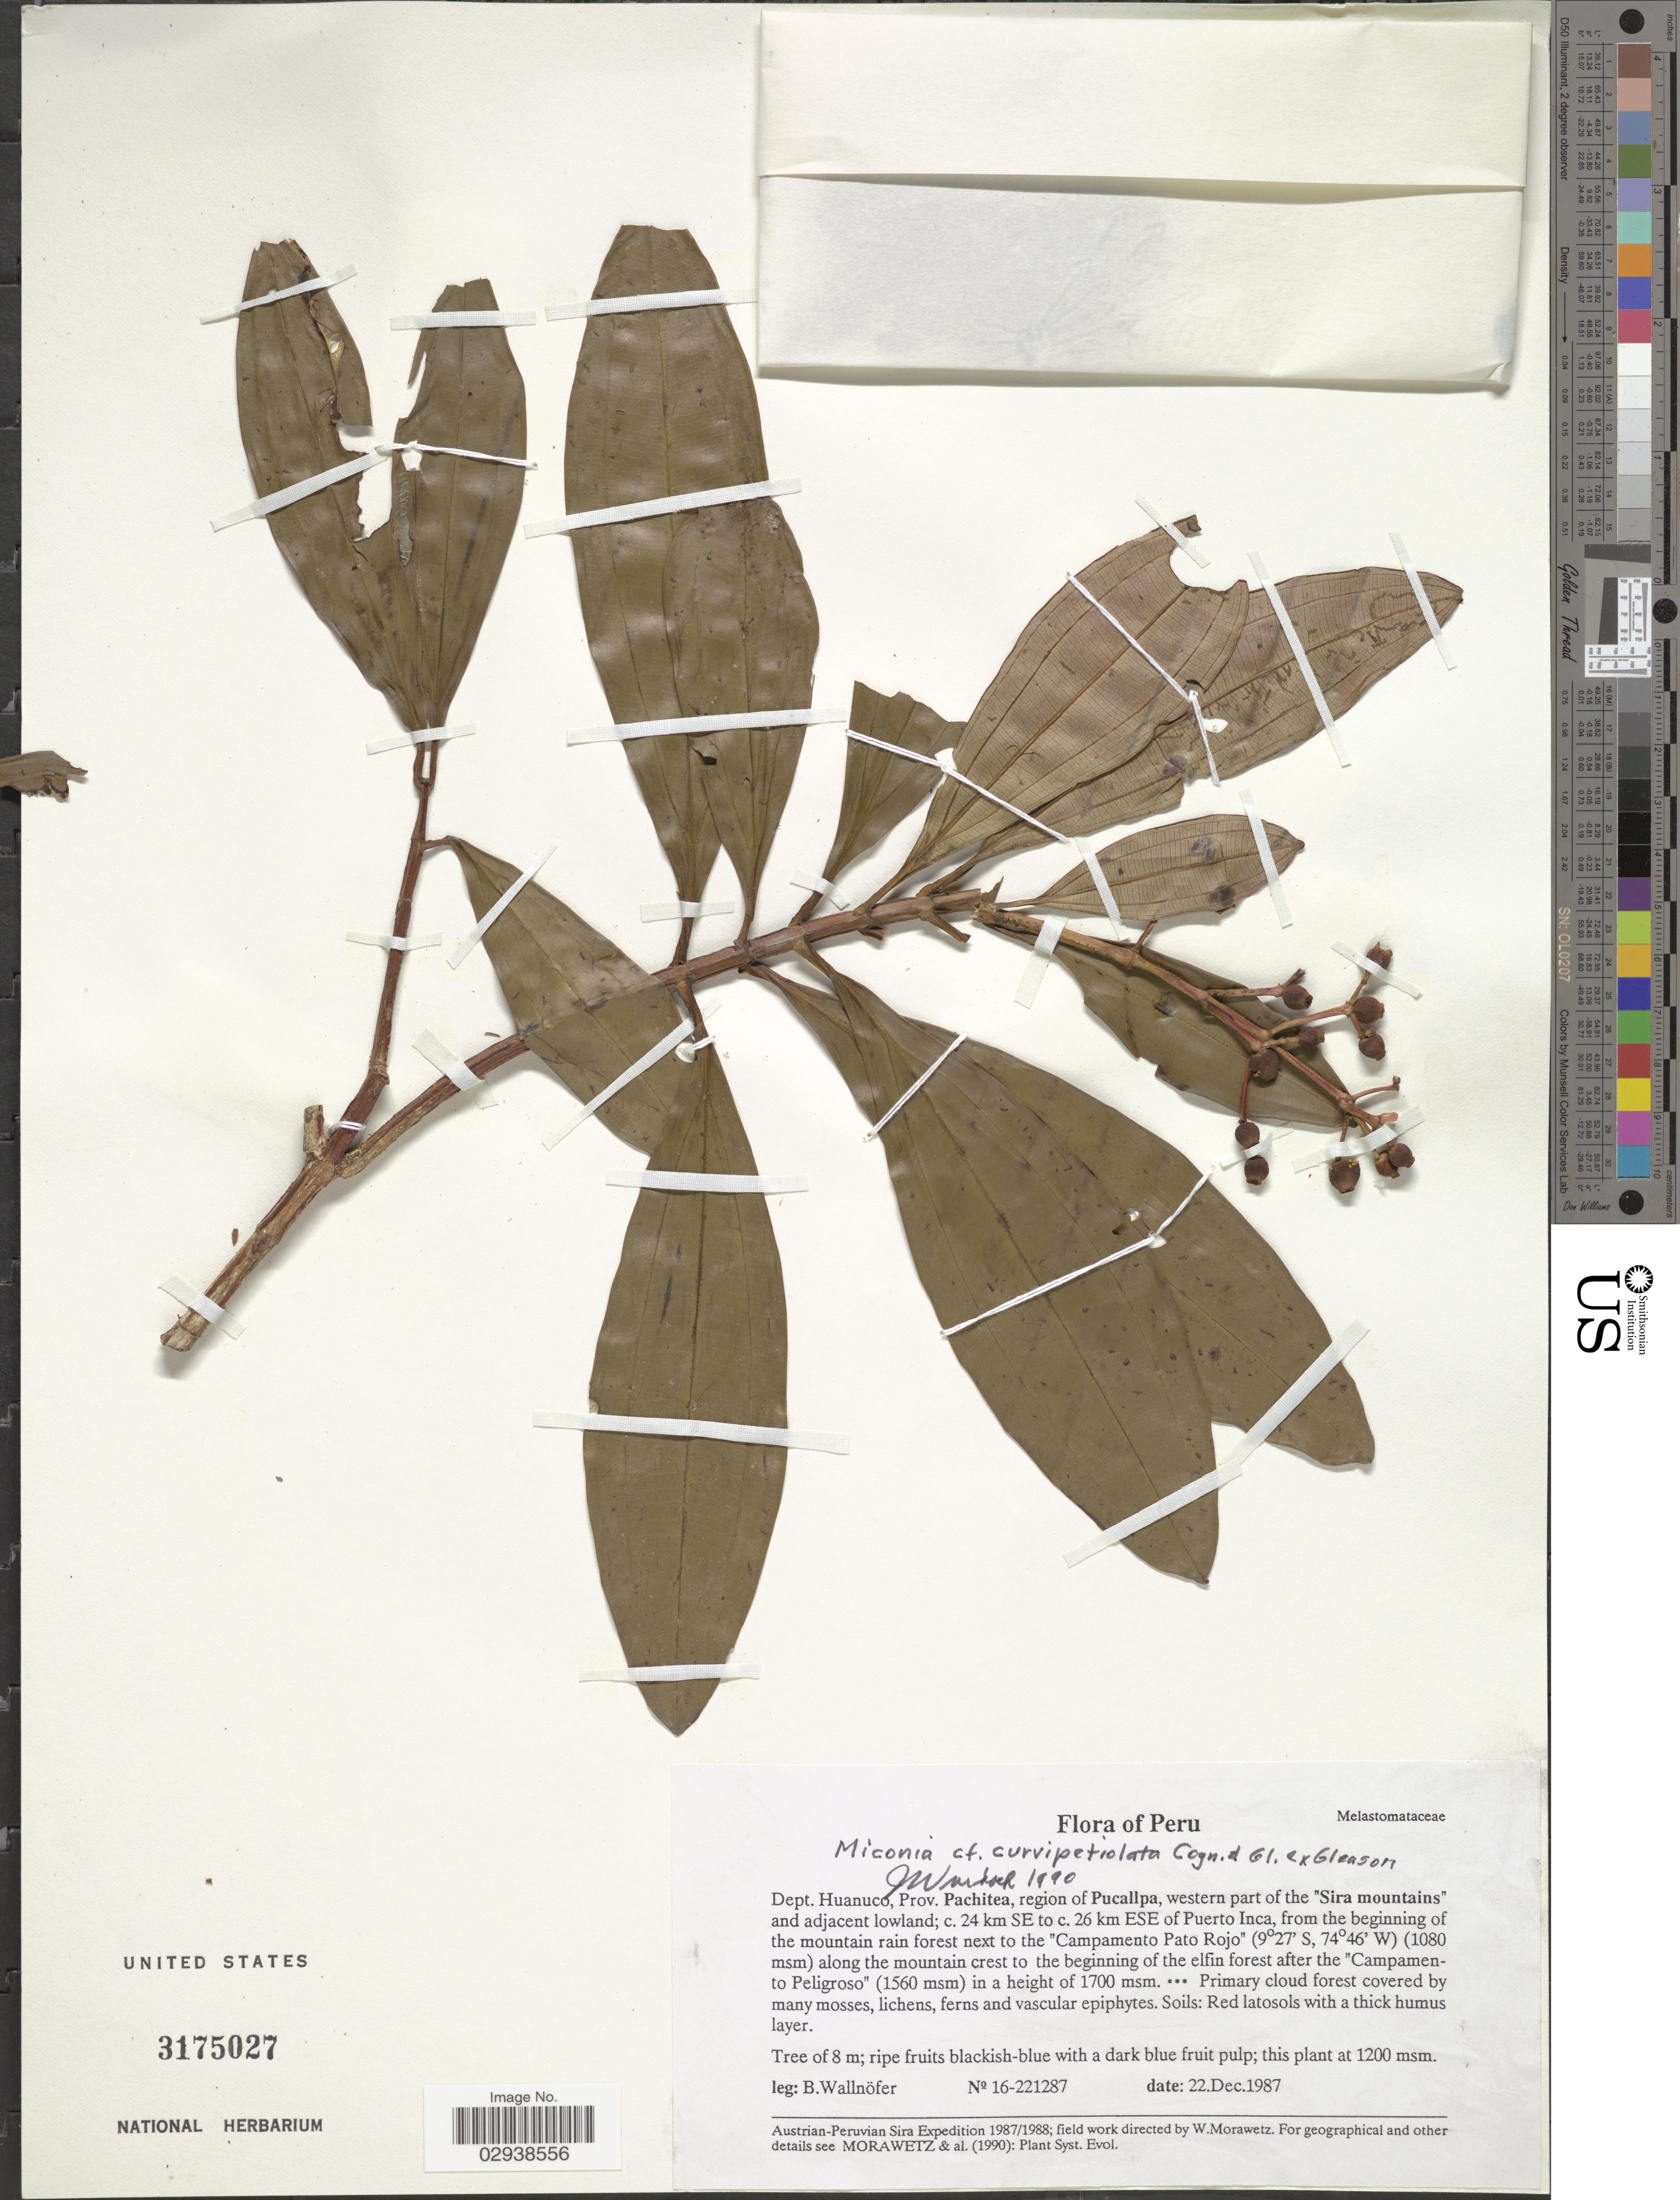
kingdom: Plantae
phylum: Tracheophyta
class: Magnoliopsida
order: Myrtales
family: Melastomataceae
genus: Miconia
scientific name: Miconia curvipetiolata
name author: Cogn. & Gleason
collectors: B. Wallnöfer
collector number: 16-221287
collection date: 1987-12-22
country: Colombia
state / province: Huila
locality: Dept. Huanuco, Prov. Pachitea, region of Pucallpa, western part of the "Sira mountains" and adjacent lowland; c. 24 km SE to c. 26 km ESE of Puerto Inca, from the beginning of the mountain rain forest next to the "Campamento Pato Rojo", along the mountain crest to the beginning of the elfin forest after the "Campamento Peligroso".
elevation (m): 1080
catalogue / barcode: US 3175027